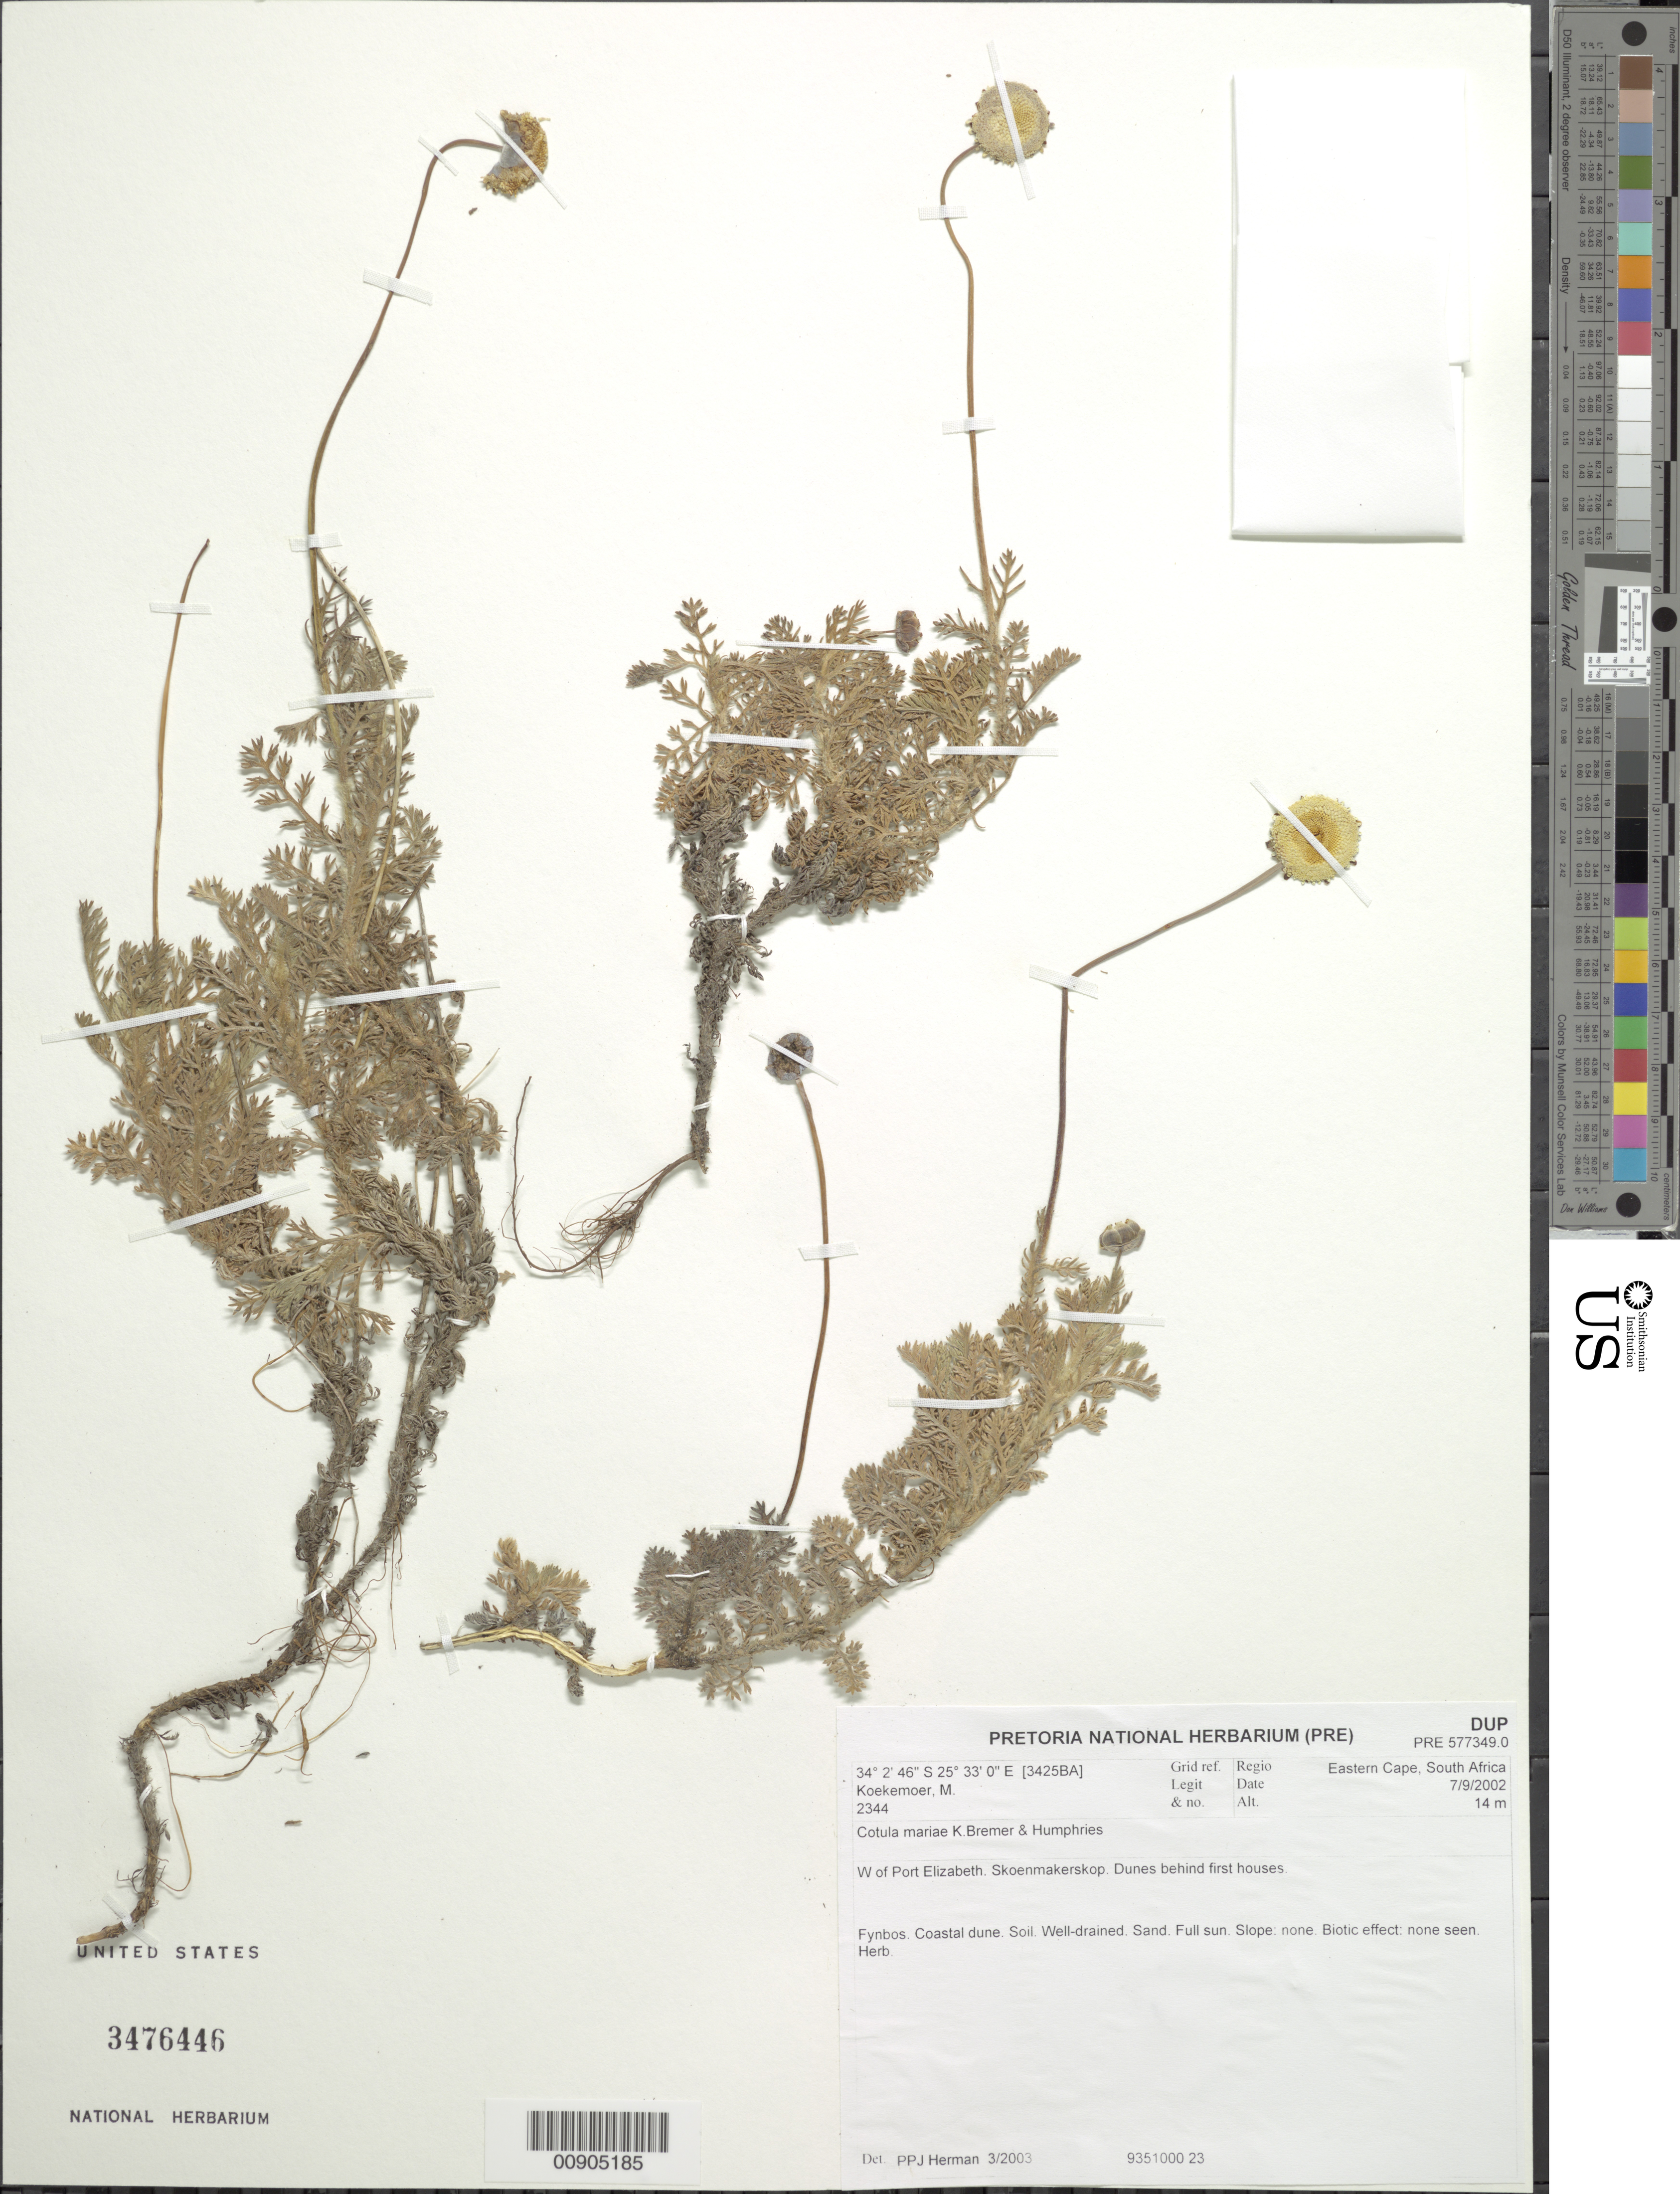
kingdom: Plantae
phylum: Tracheophyta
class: Magnoliopsida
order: Asterales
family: Asteraceae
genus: Cotula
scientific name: Cotula mariae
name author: K. Bremer & Humphries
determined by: Herman, P. P. J.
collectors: M. Koekemoer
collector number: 2344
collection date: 2002-09-07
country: South Africa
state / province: Eastern Cape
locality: W of Port Elizabeth, Skoenmakerskop, dunes behind first houses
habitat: Fynbos, coastal dune, sand, well-drained, full sun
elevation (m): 14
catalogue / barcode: US 3476446